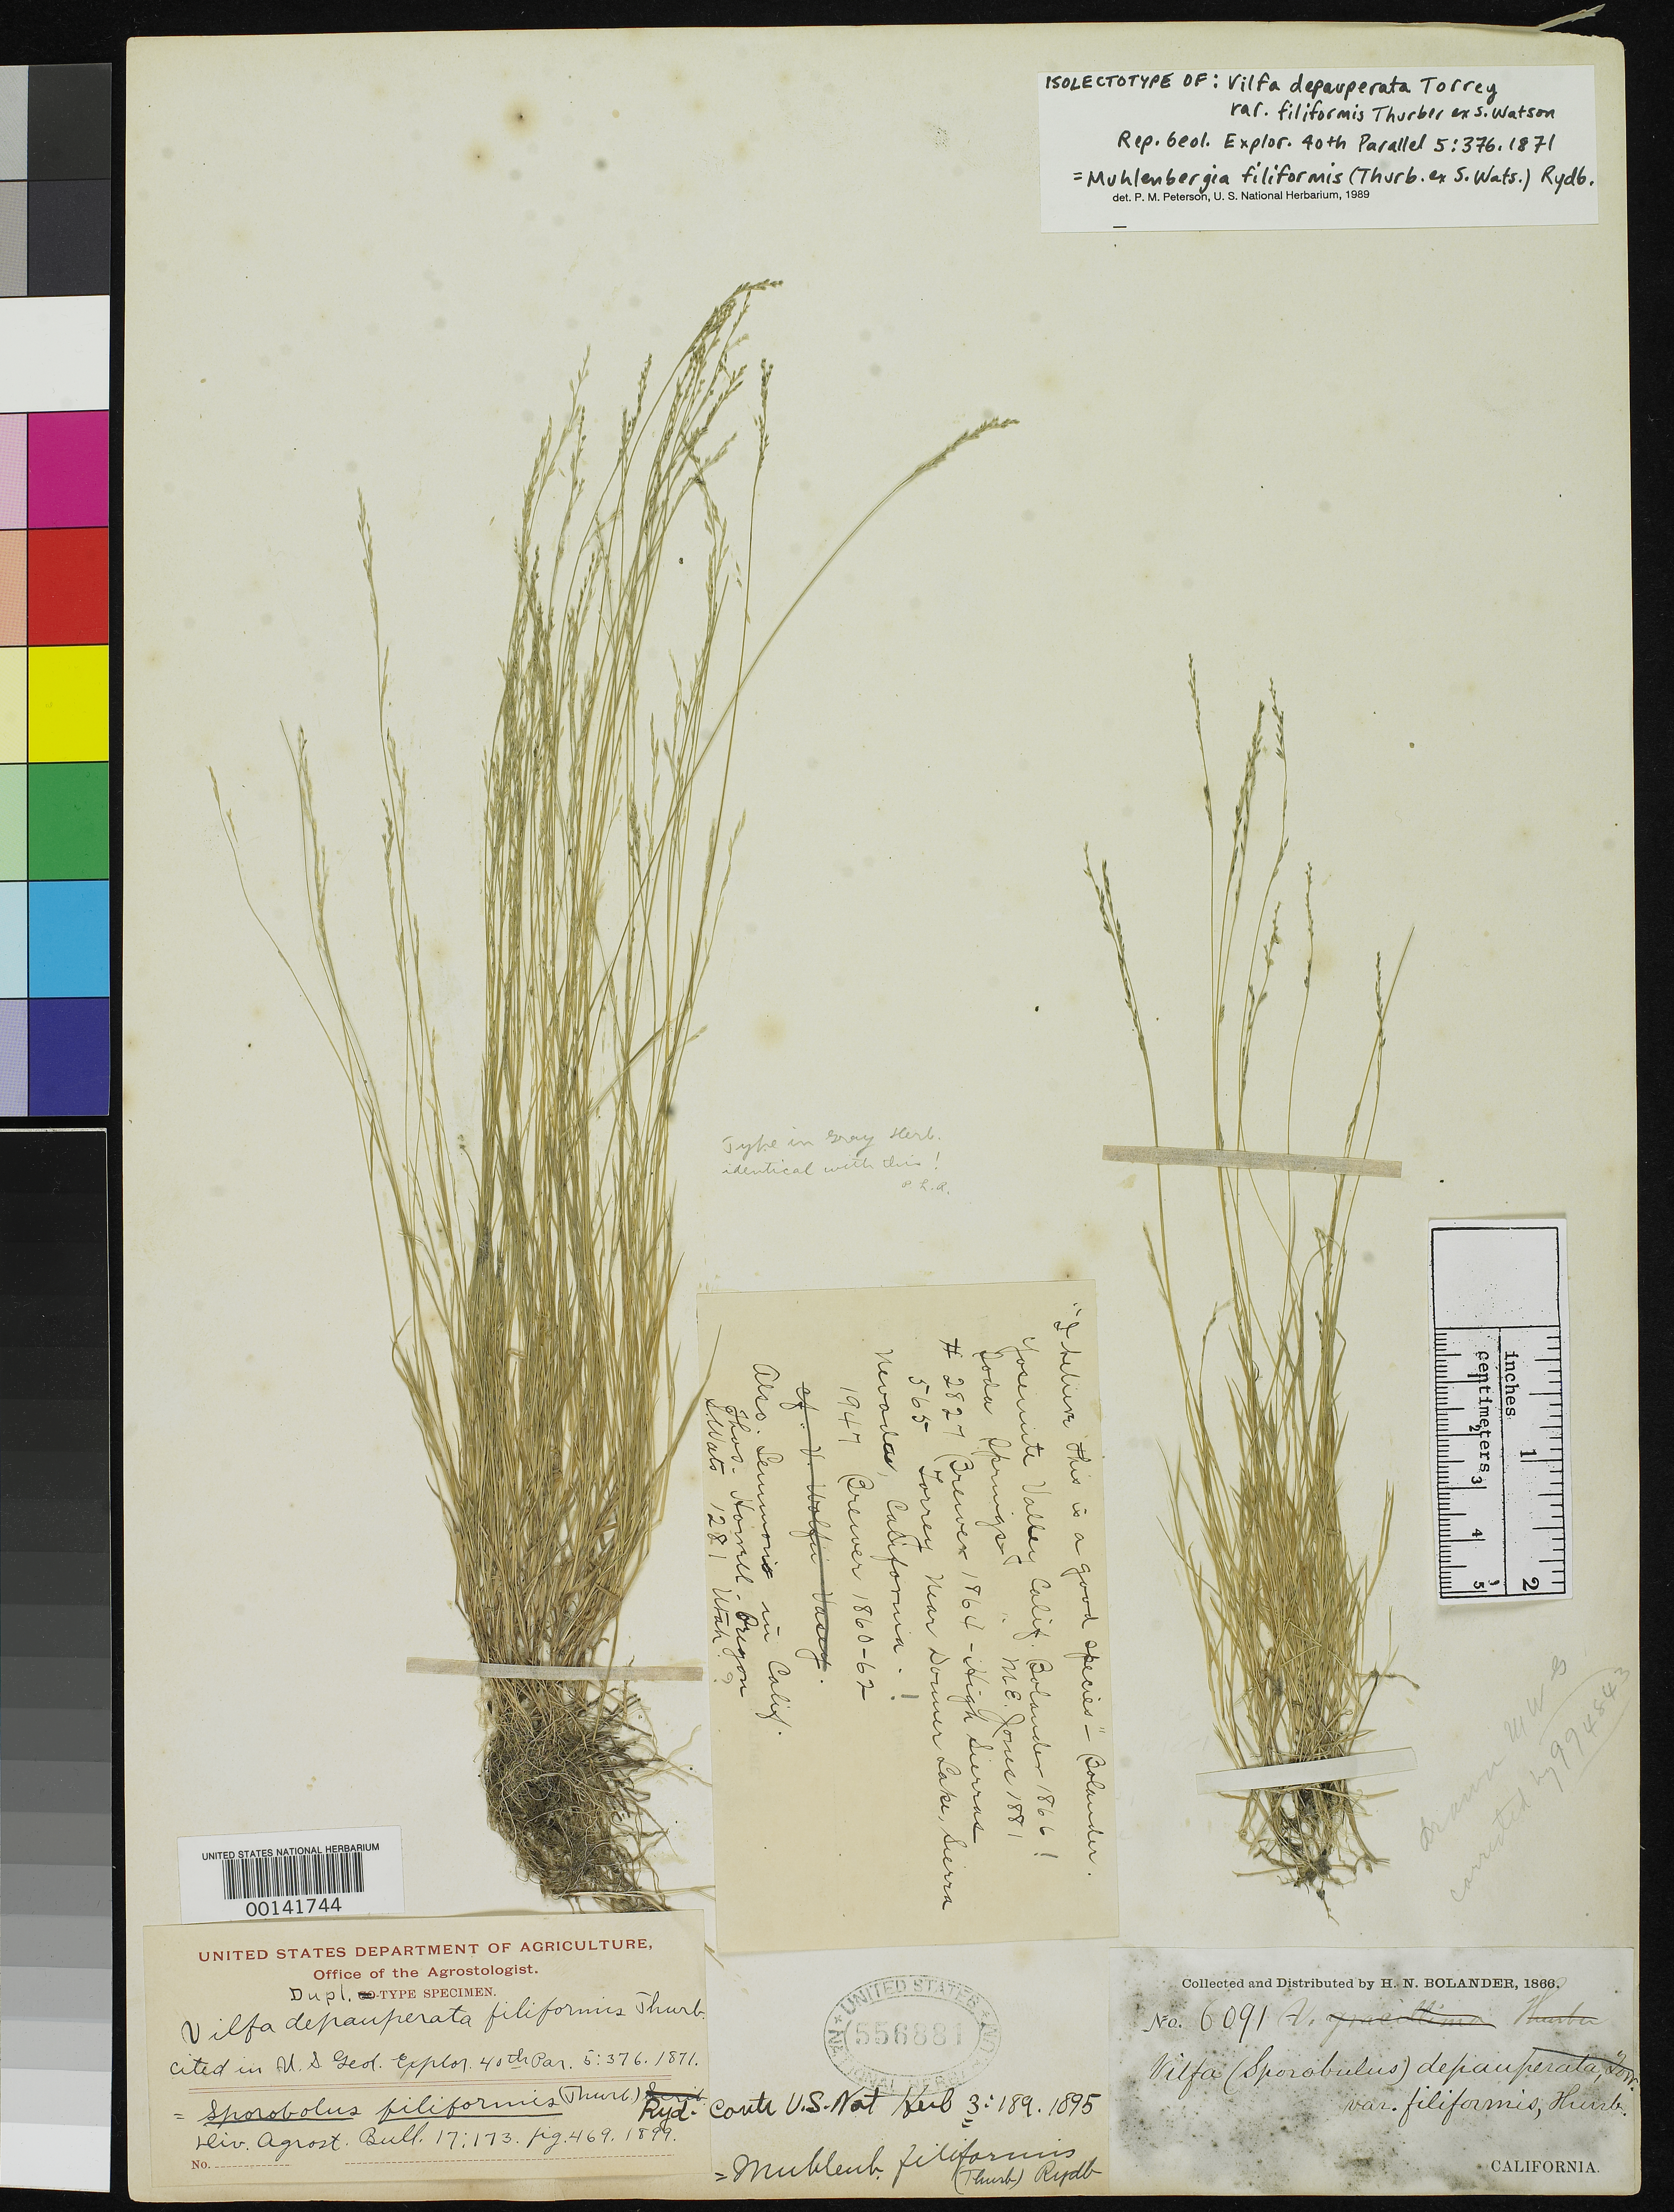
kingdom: Plantae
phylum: Tracheophyta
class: Liliopsida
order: Poales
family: Poaceae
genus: Vilfa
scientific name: Vilfa depauperata var. filiformis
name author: Thurb. ex S. Watson in C. King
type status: Syntype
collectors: H. Bolander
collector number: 6091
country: United States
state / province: California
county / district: Mariposa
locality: Yosemite Valley.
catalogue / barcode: US 556881